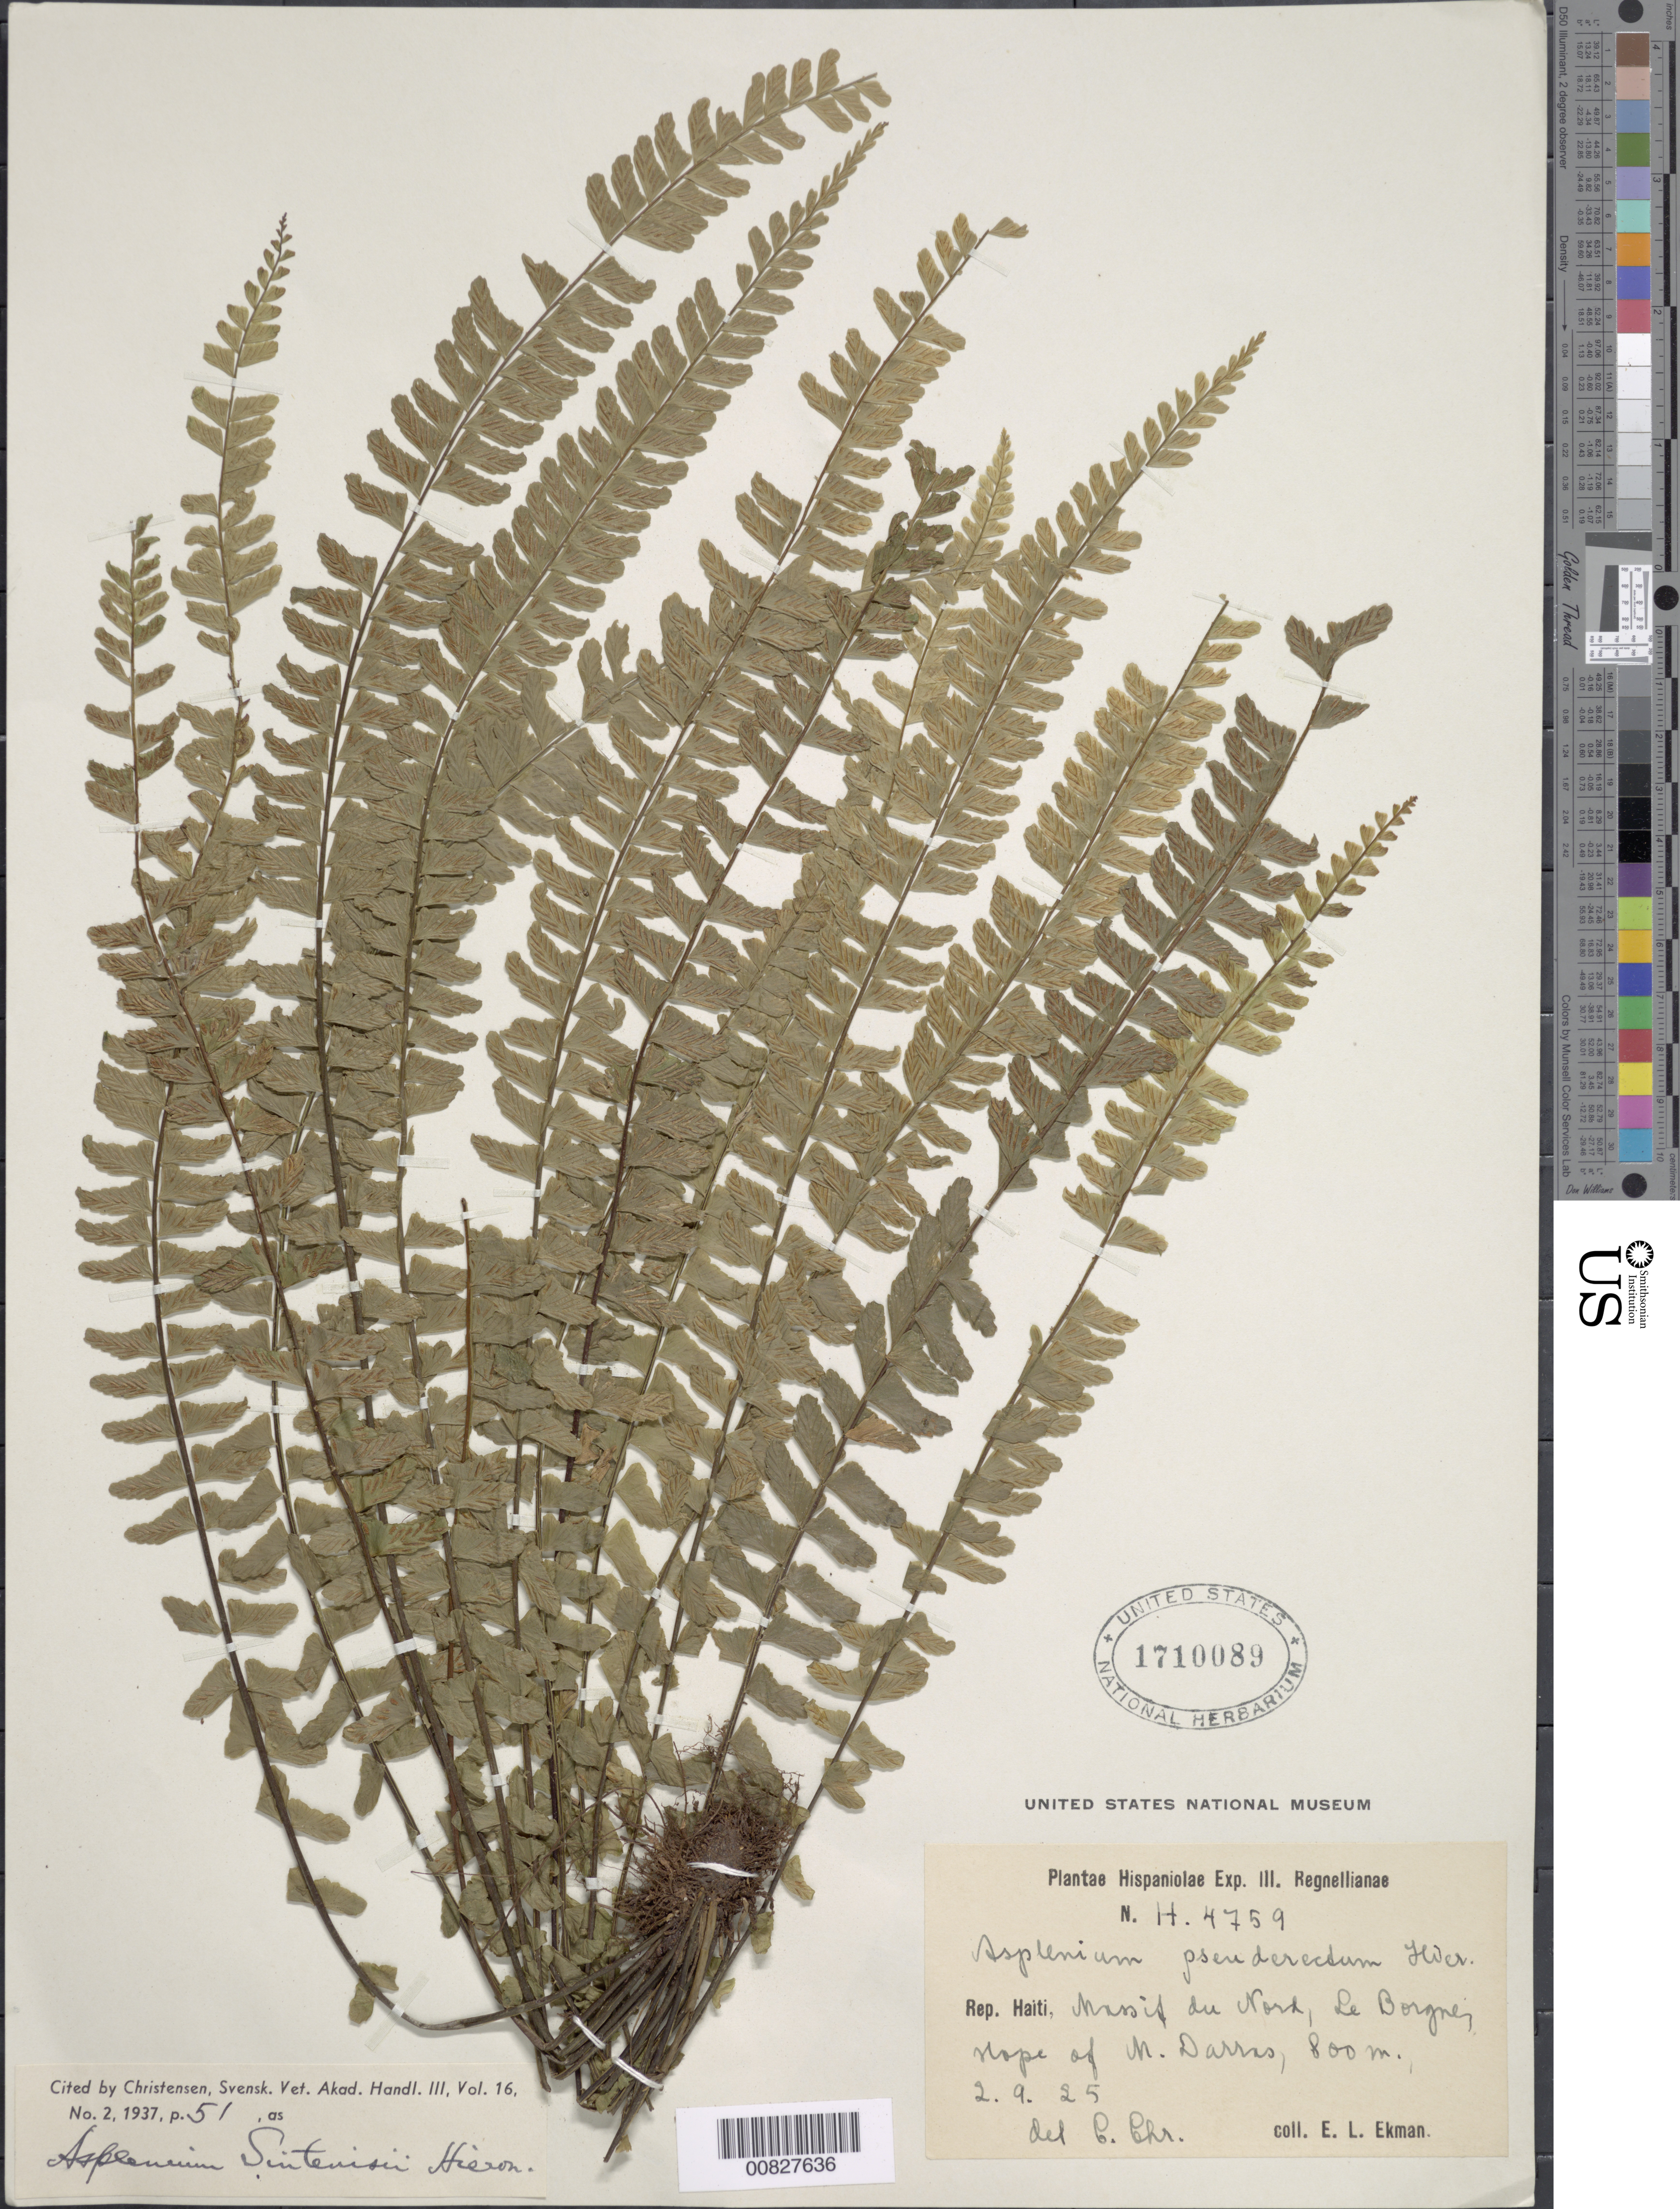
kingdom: Plantae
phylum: Tracheophyta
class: Polypodiopsida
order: Polypodiales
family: Aspleniaceae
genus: Asplenium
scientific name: Asplenium rhomboidale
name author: Desv.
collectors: E. L. Ekman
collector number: H 4759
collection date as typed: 02 Sep 1925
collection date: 1925-09-02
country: Haiti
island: Hispaniola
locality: Massif du Nord, Le Borgne, M. Darras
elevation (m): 800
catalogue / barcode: US 1710089